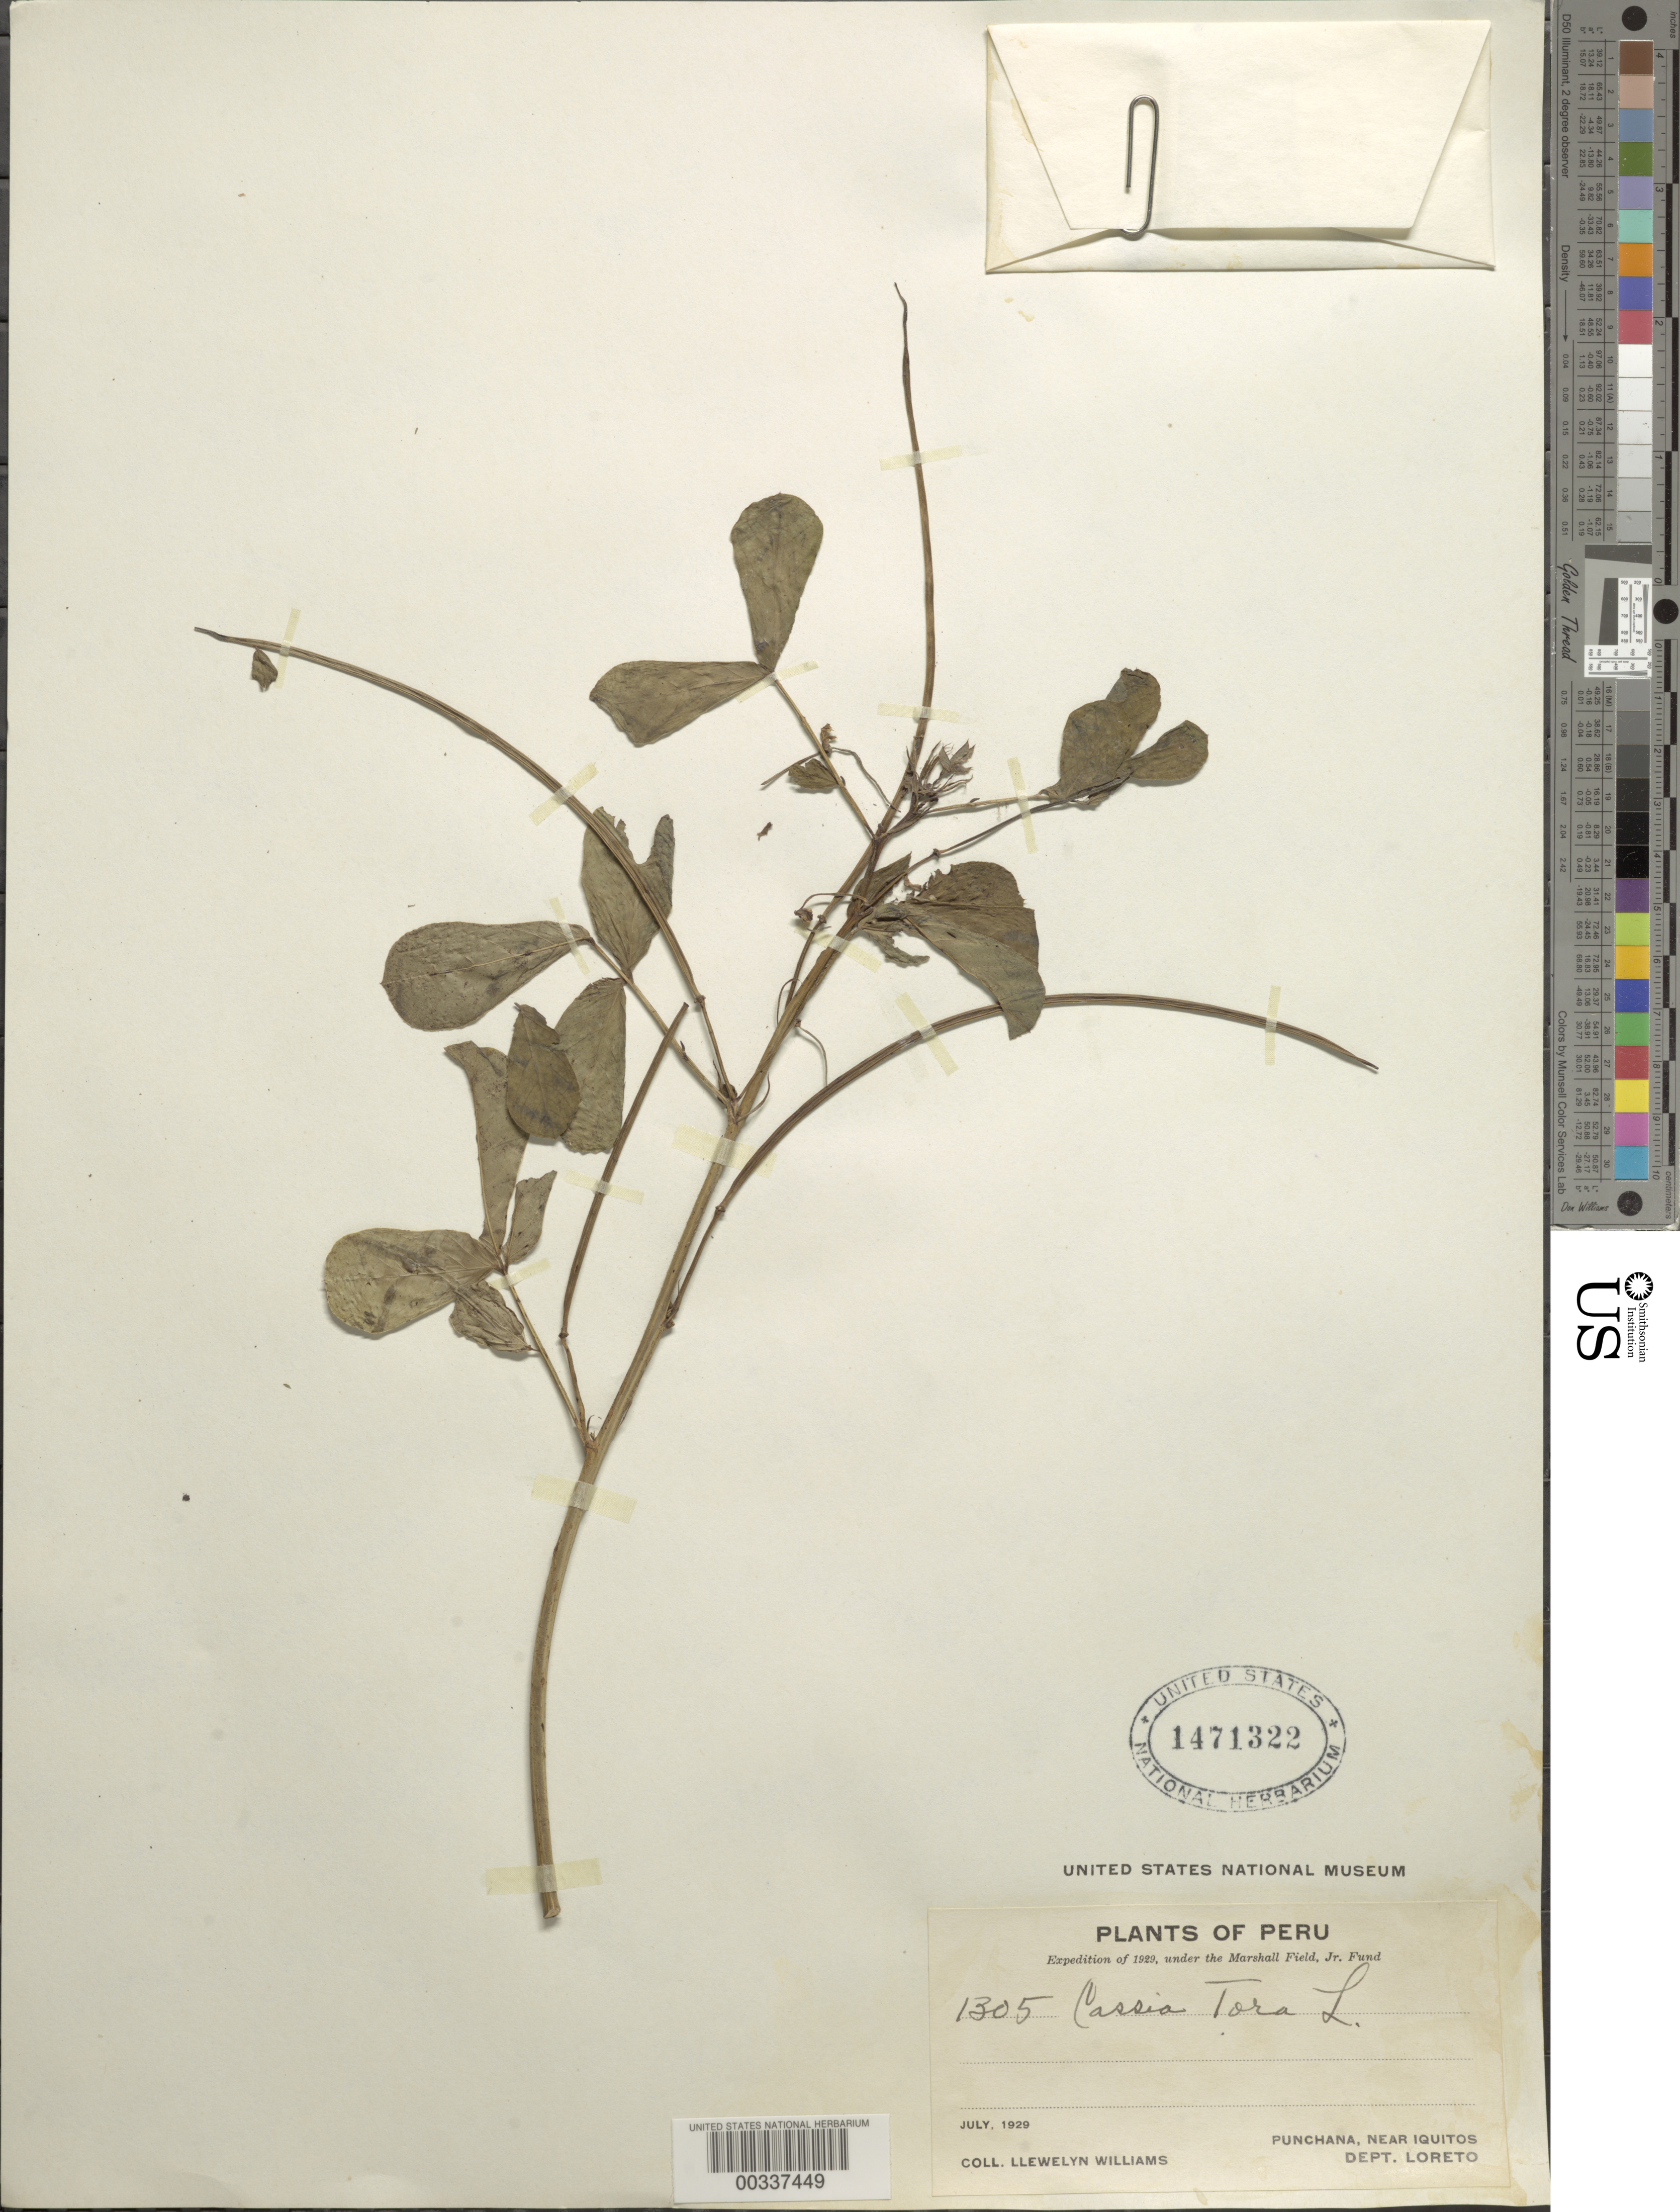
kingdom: Plantae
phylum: Tracheophyta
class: Magnoliopsida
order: Fabales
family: Fabaceae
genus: Senna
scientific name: Senna obtusifolia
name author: (L.) H.S. Irwin & Barneby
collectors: Ll. Williams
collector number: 1305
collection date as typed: Jul 1929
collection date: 1929-07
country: Peru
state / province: Loreto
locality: Punchana, near iquitos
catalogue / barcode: US 1471322